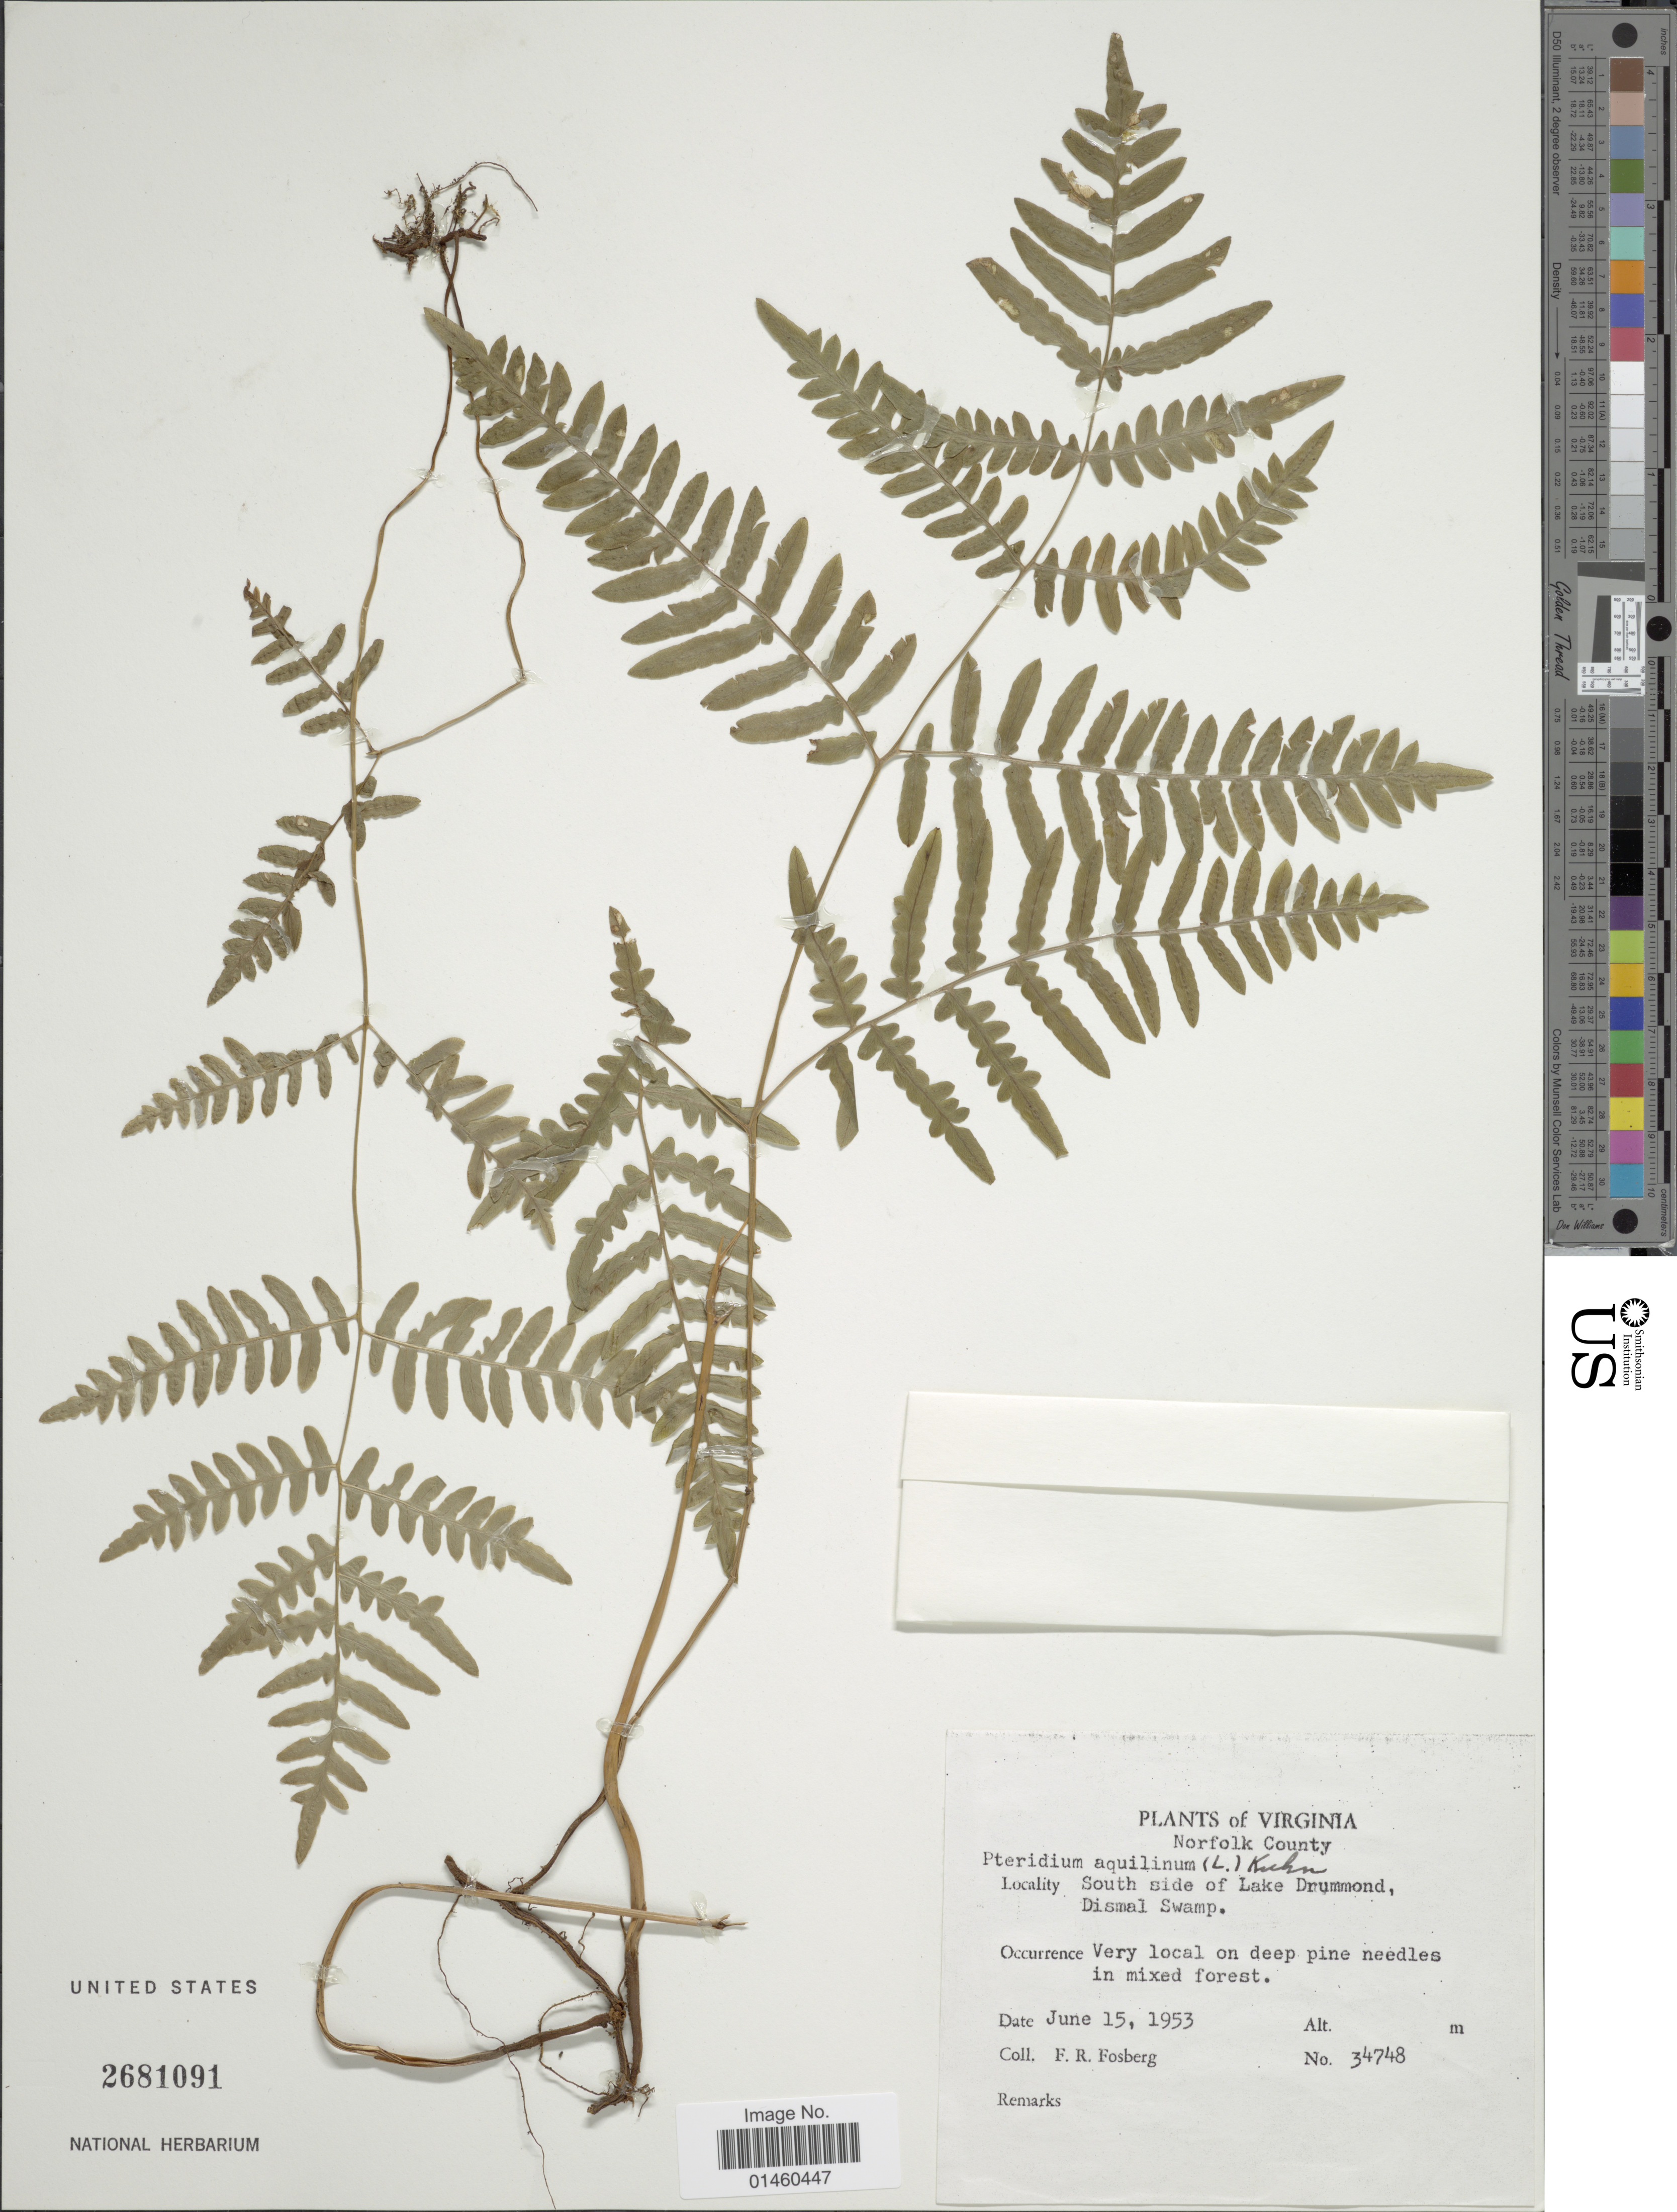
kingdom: Plantae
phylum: Tracheophyta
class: Polypodiopsida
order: Polypodiales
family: Dennstaedtiaceae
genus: Pteridium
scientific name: Pteridium aquilinum var. pseudocaudatum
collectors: F. R. Fosberg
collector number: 34748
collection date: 1953-06-15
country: United States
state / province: Virginia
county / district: City of Norfolk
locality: Norfolk County, South side of Lake Drummond, Dismal Swamp.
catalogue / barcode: US 2681091